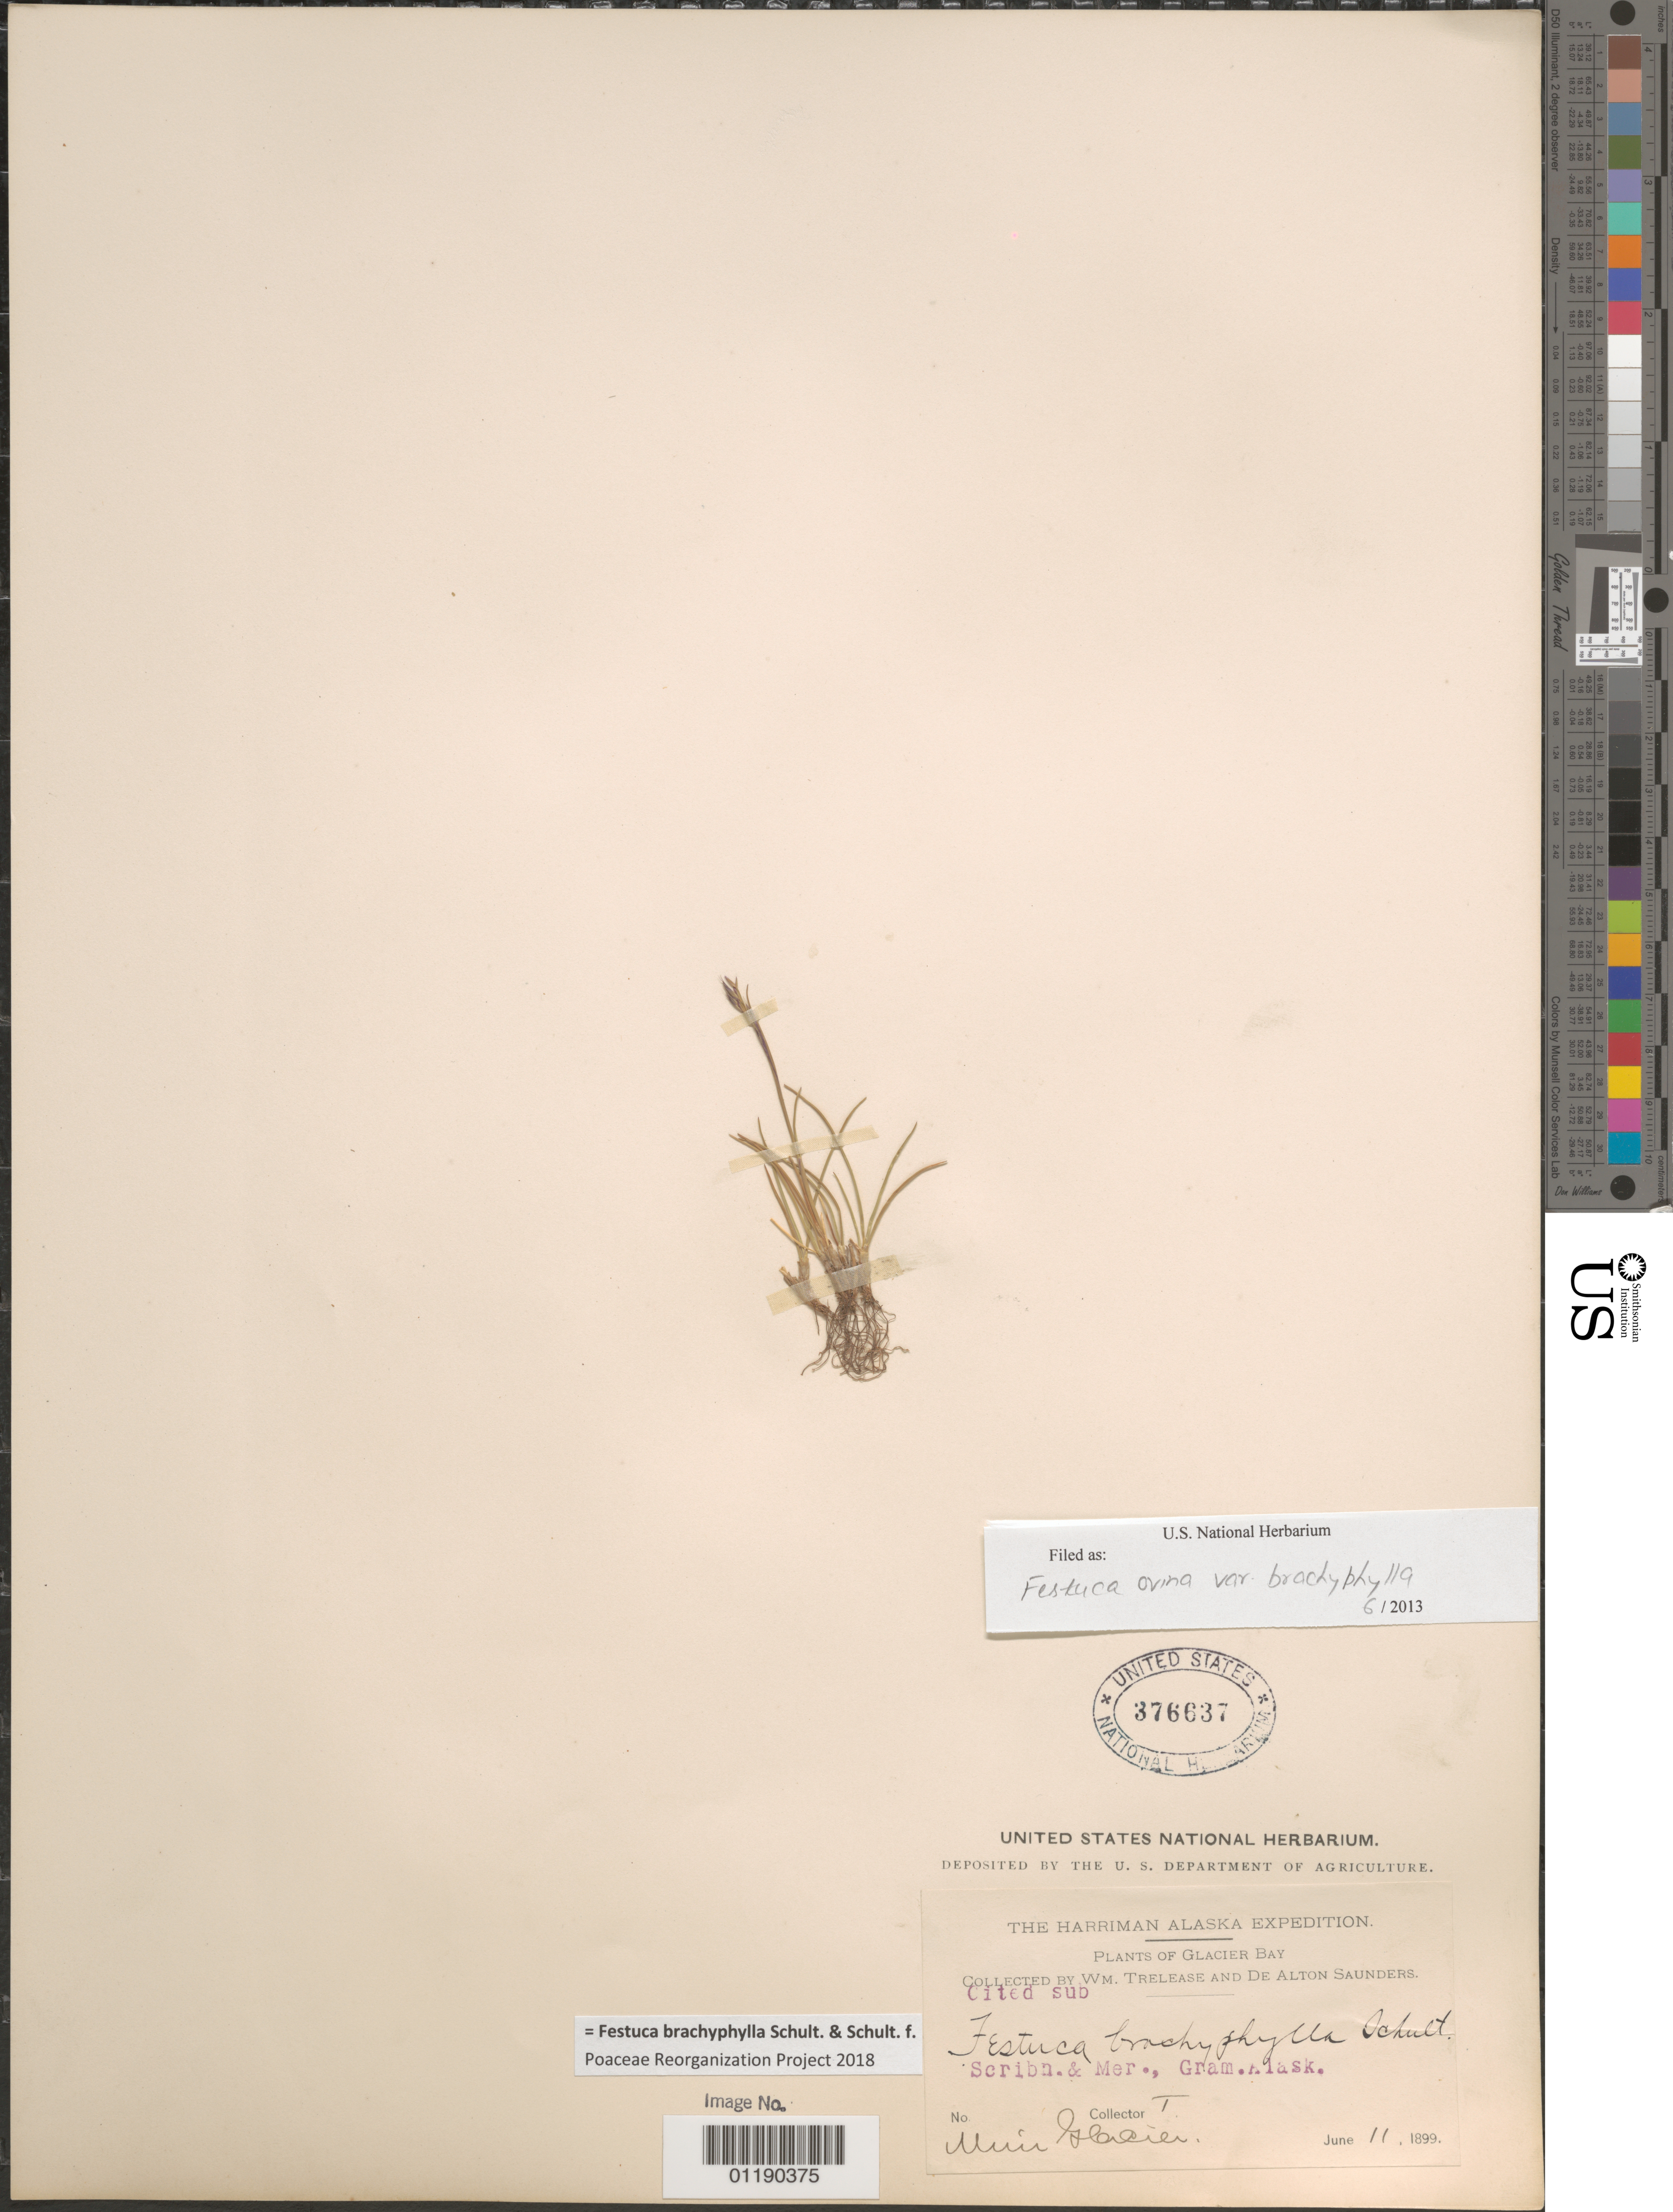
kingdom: Plantae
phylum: Tracheophyta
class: Liliopsida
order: Poales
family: Poaceae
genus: Festuca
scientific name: Festuca brachyphylla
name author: Schult. & Schult. f.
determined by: Poaceae Reorganization Project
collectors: W. Trelease & D. A. Saunders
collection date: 1899-06-11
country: United States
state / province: Alaska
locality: Muir Glacier.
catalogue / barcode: US 376637